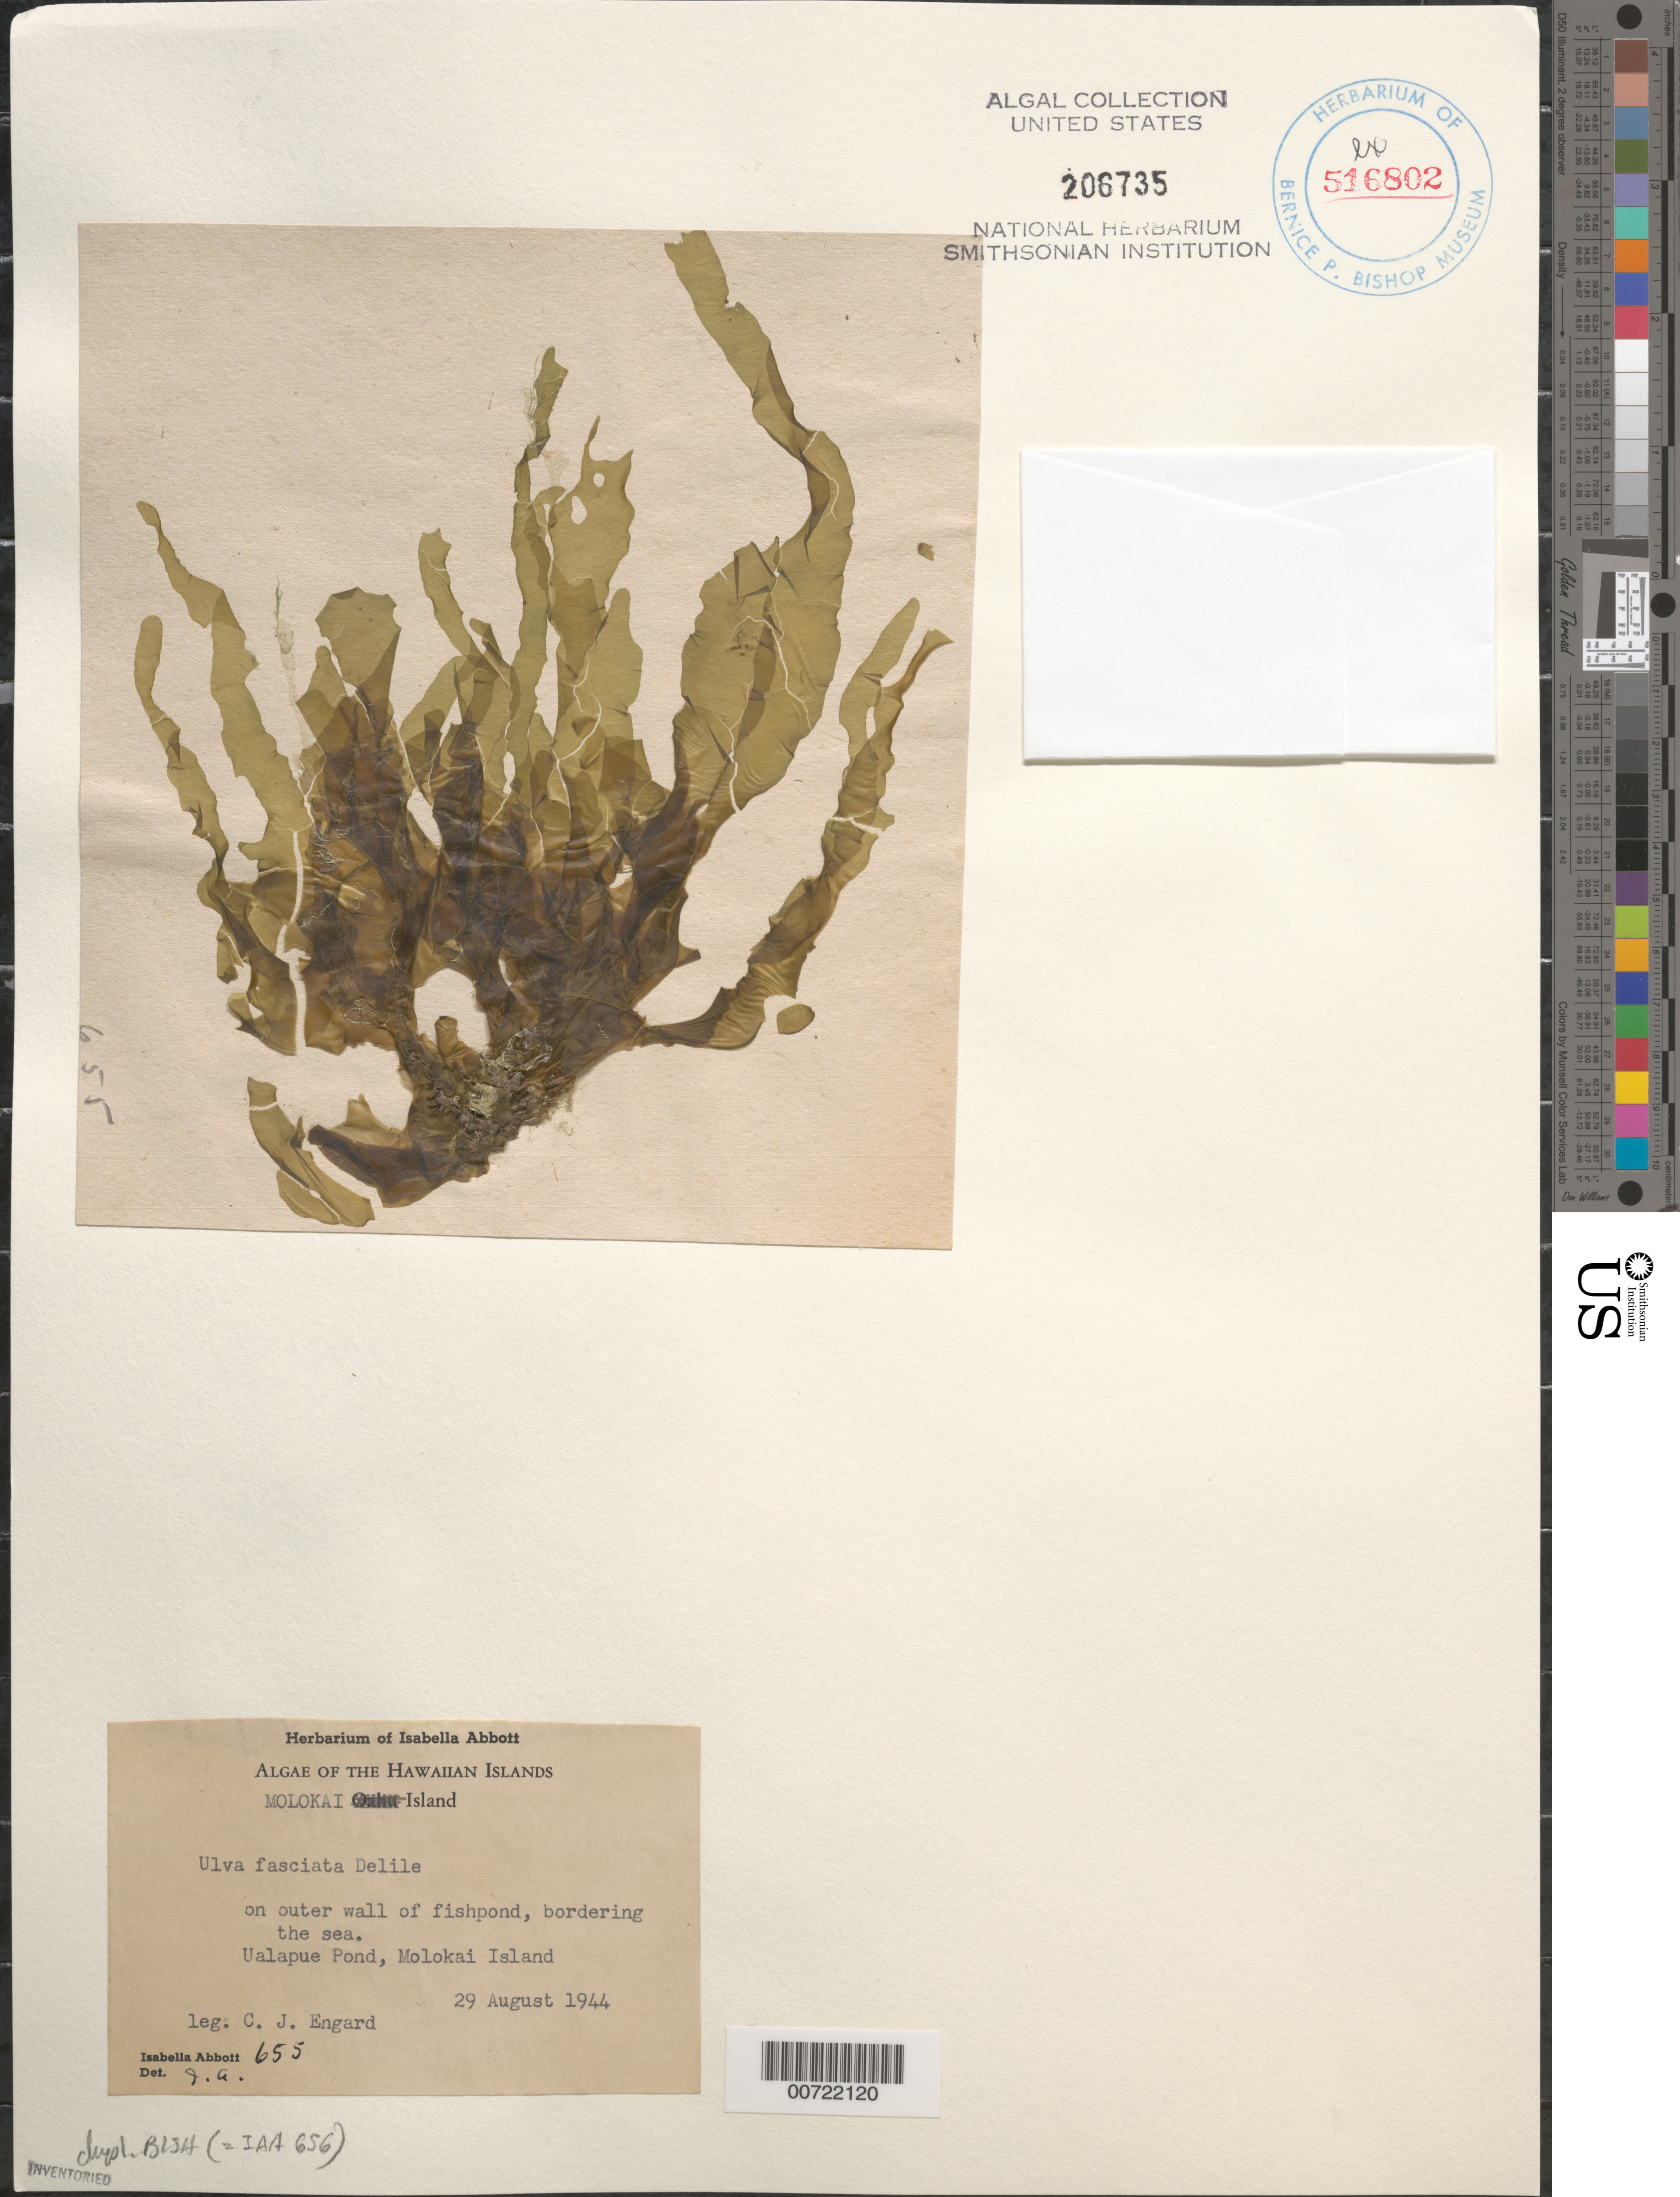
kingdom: Plantae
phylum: Chlorophyta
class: Ulvophyceae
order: Ulvales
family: Ulvaceae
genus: Ulva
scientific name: Ulva lactuca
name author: L.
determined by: Algae name updating Project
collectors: C. Engard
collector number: IAA 655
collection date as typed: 29 Aug 1944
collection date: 1944-08-29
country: United States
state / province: Hawaii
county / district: Maui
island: Moloka'i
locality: Ualapue Pond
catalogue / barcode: US 206735